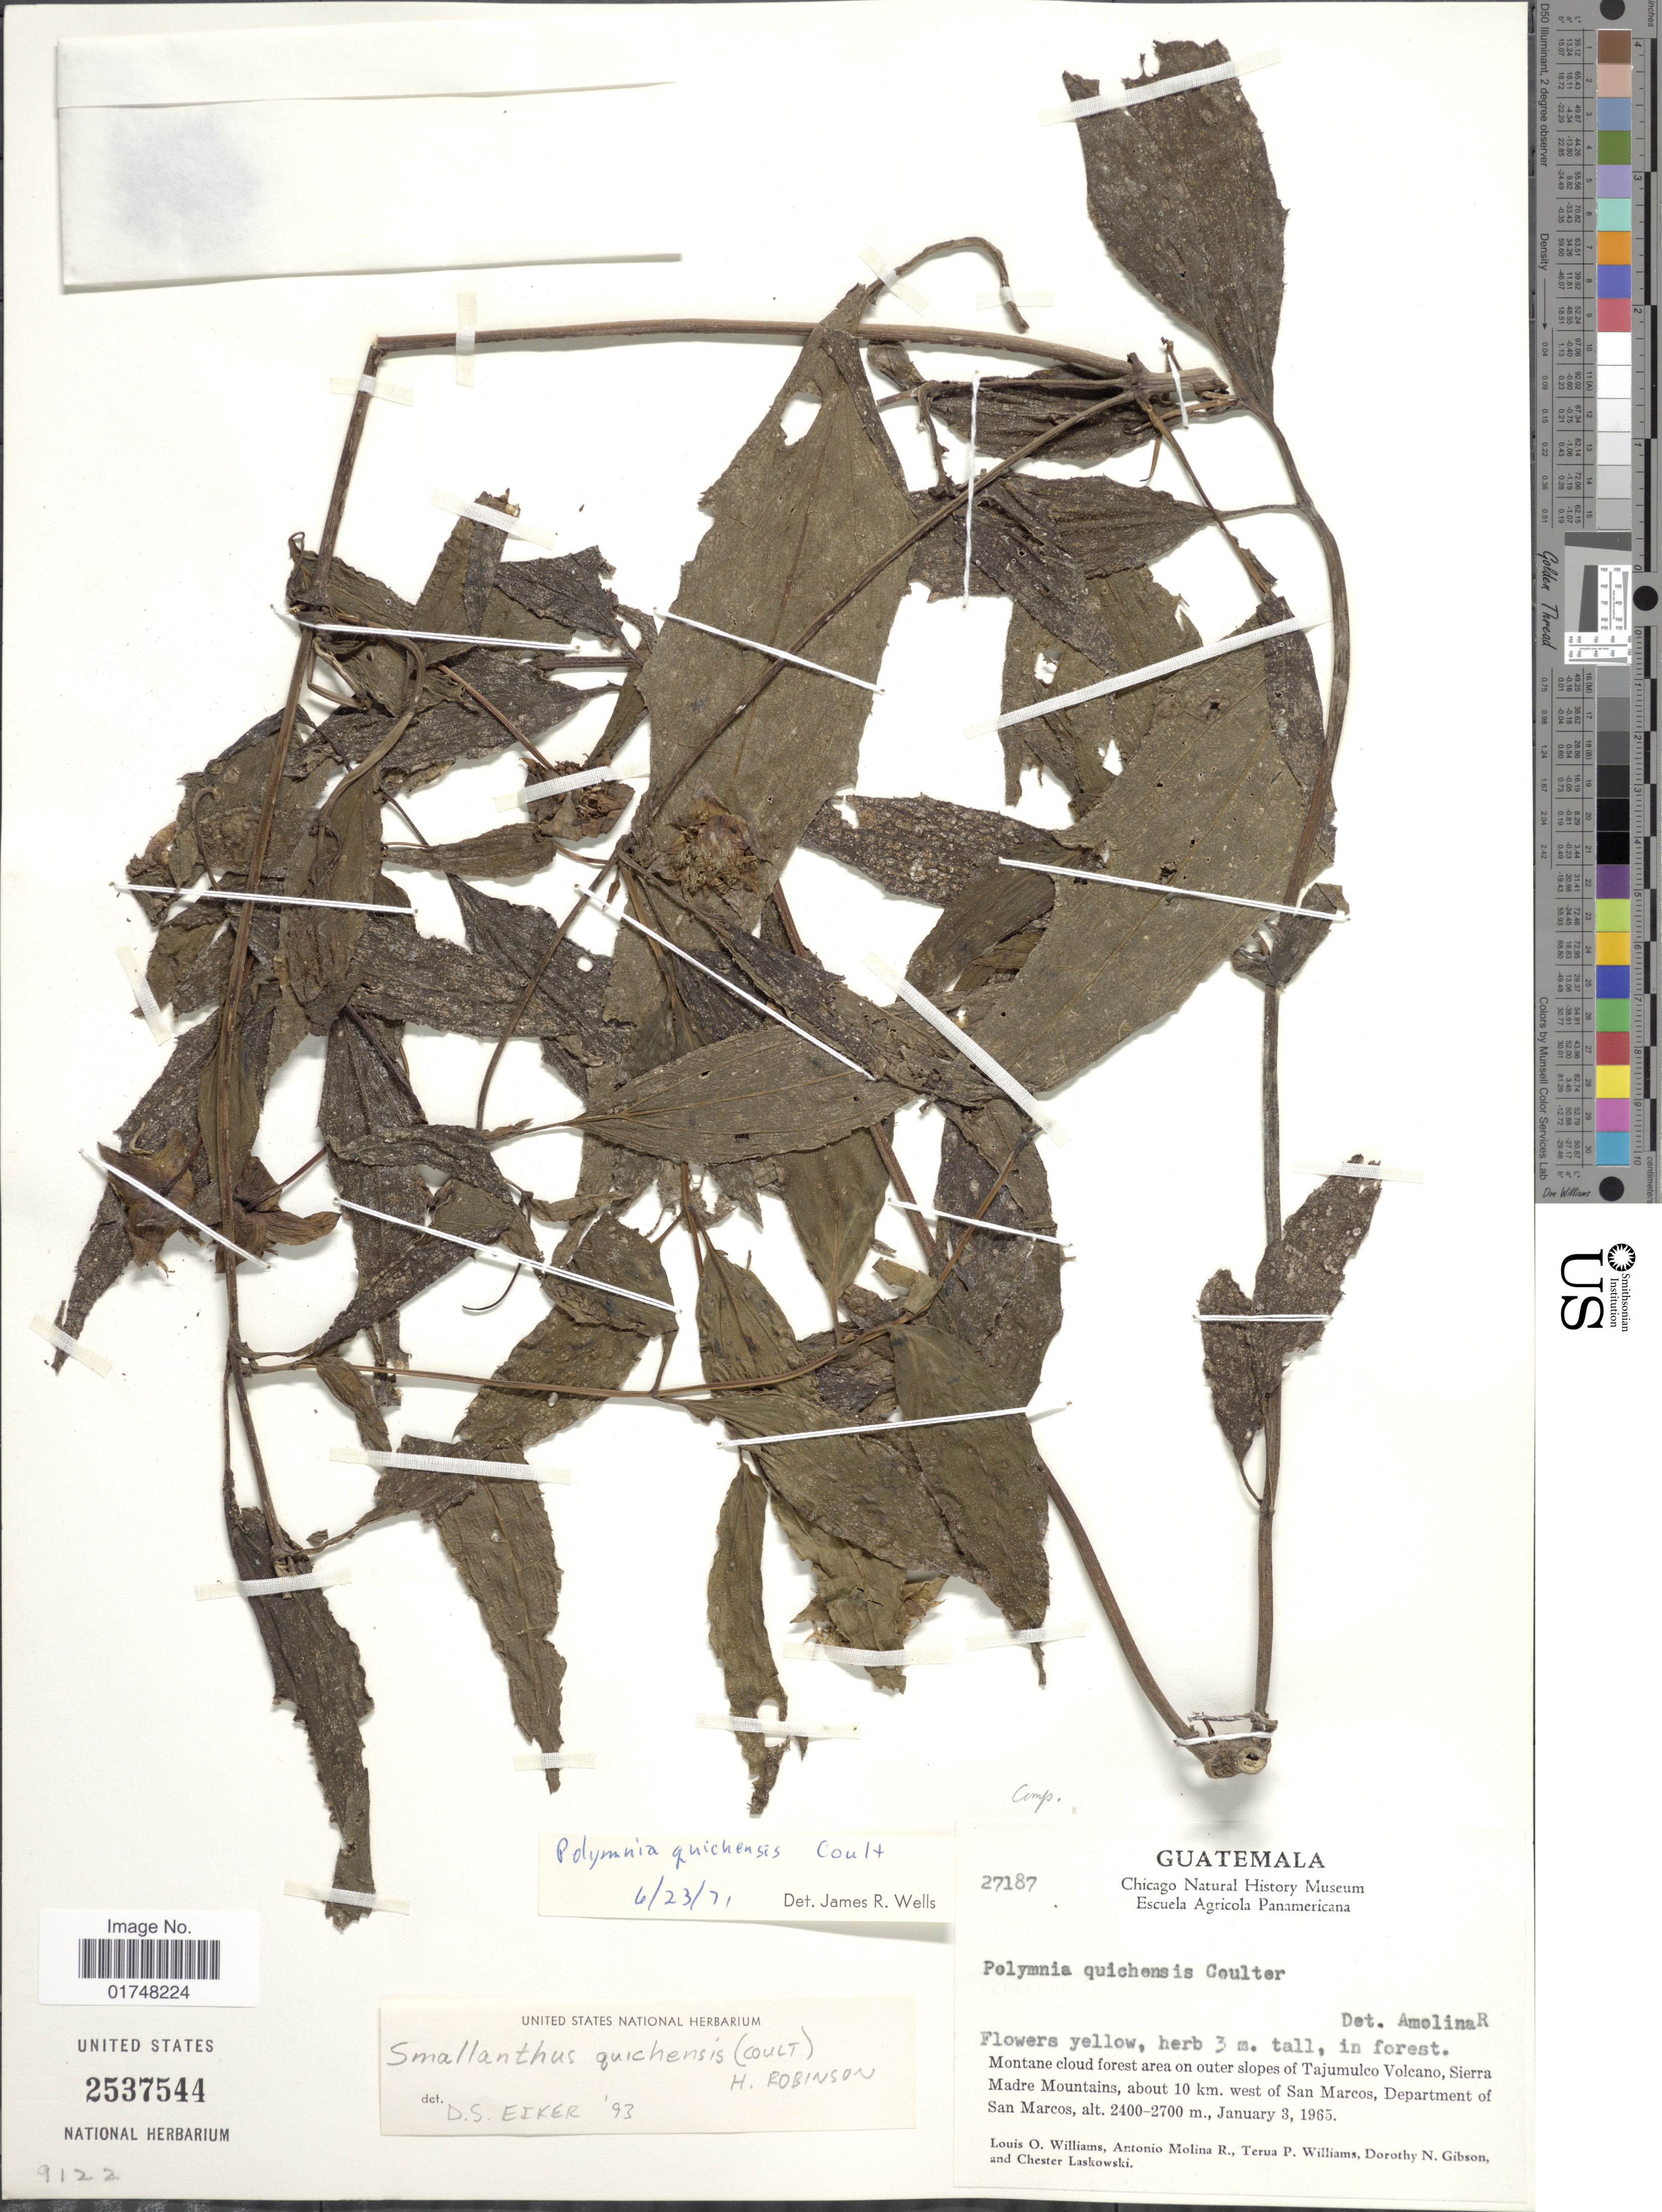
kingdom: Plantae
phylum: Tracheophyta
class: Magnoliopsida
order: Asterales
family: Asteraceae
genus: Smallanthus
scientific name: Smallanthus quichensis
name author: (Coult.) H. Rob.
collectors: L. O. Williams, A. Molina R., T. P. Williams, D. N. Gibson & C. Laskowski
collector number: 27187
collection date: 1965-01-03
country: Guatemala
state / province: San Marcos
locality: Outer slopes of Tajumulco Volcano, Sierra Madre Mountains, about 10 km. west of San Marcos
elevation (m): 2400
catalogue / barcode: US 2537544